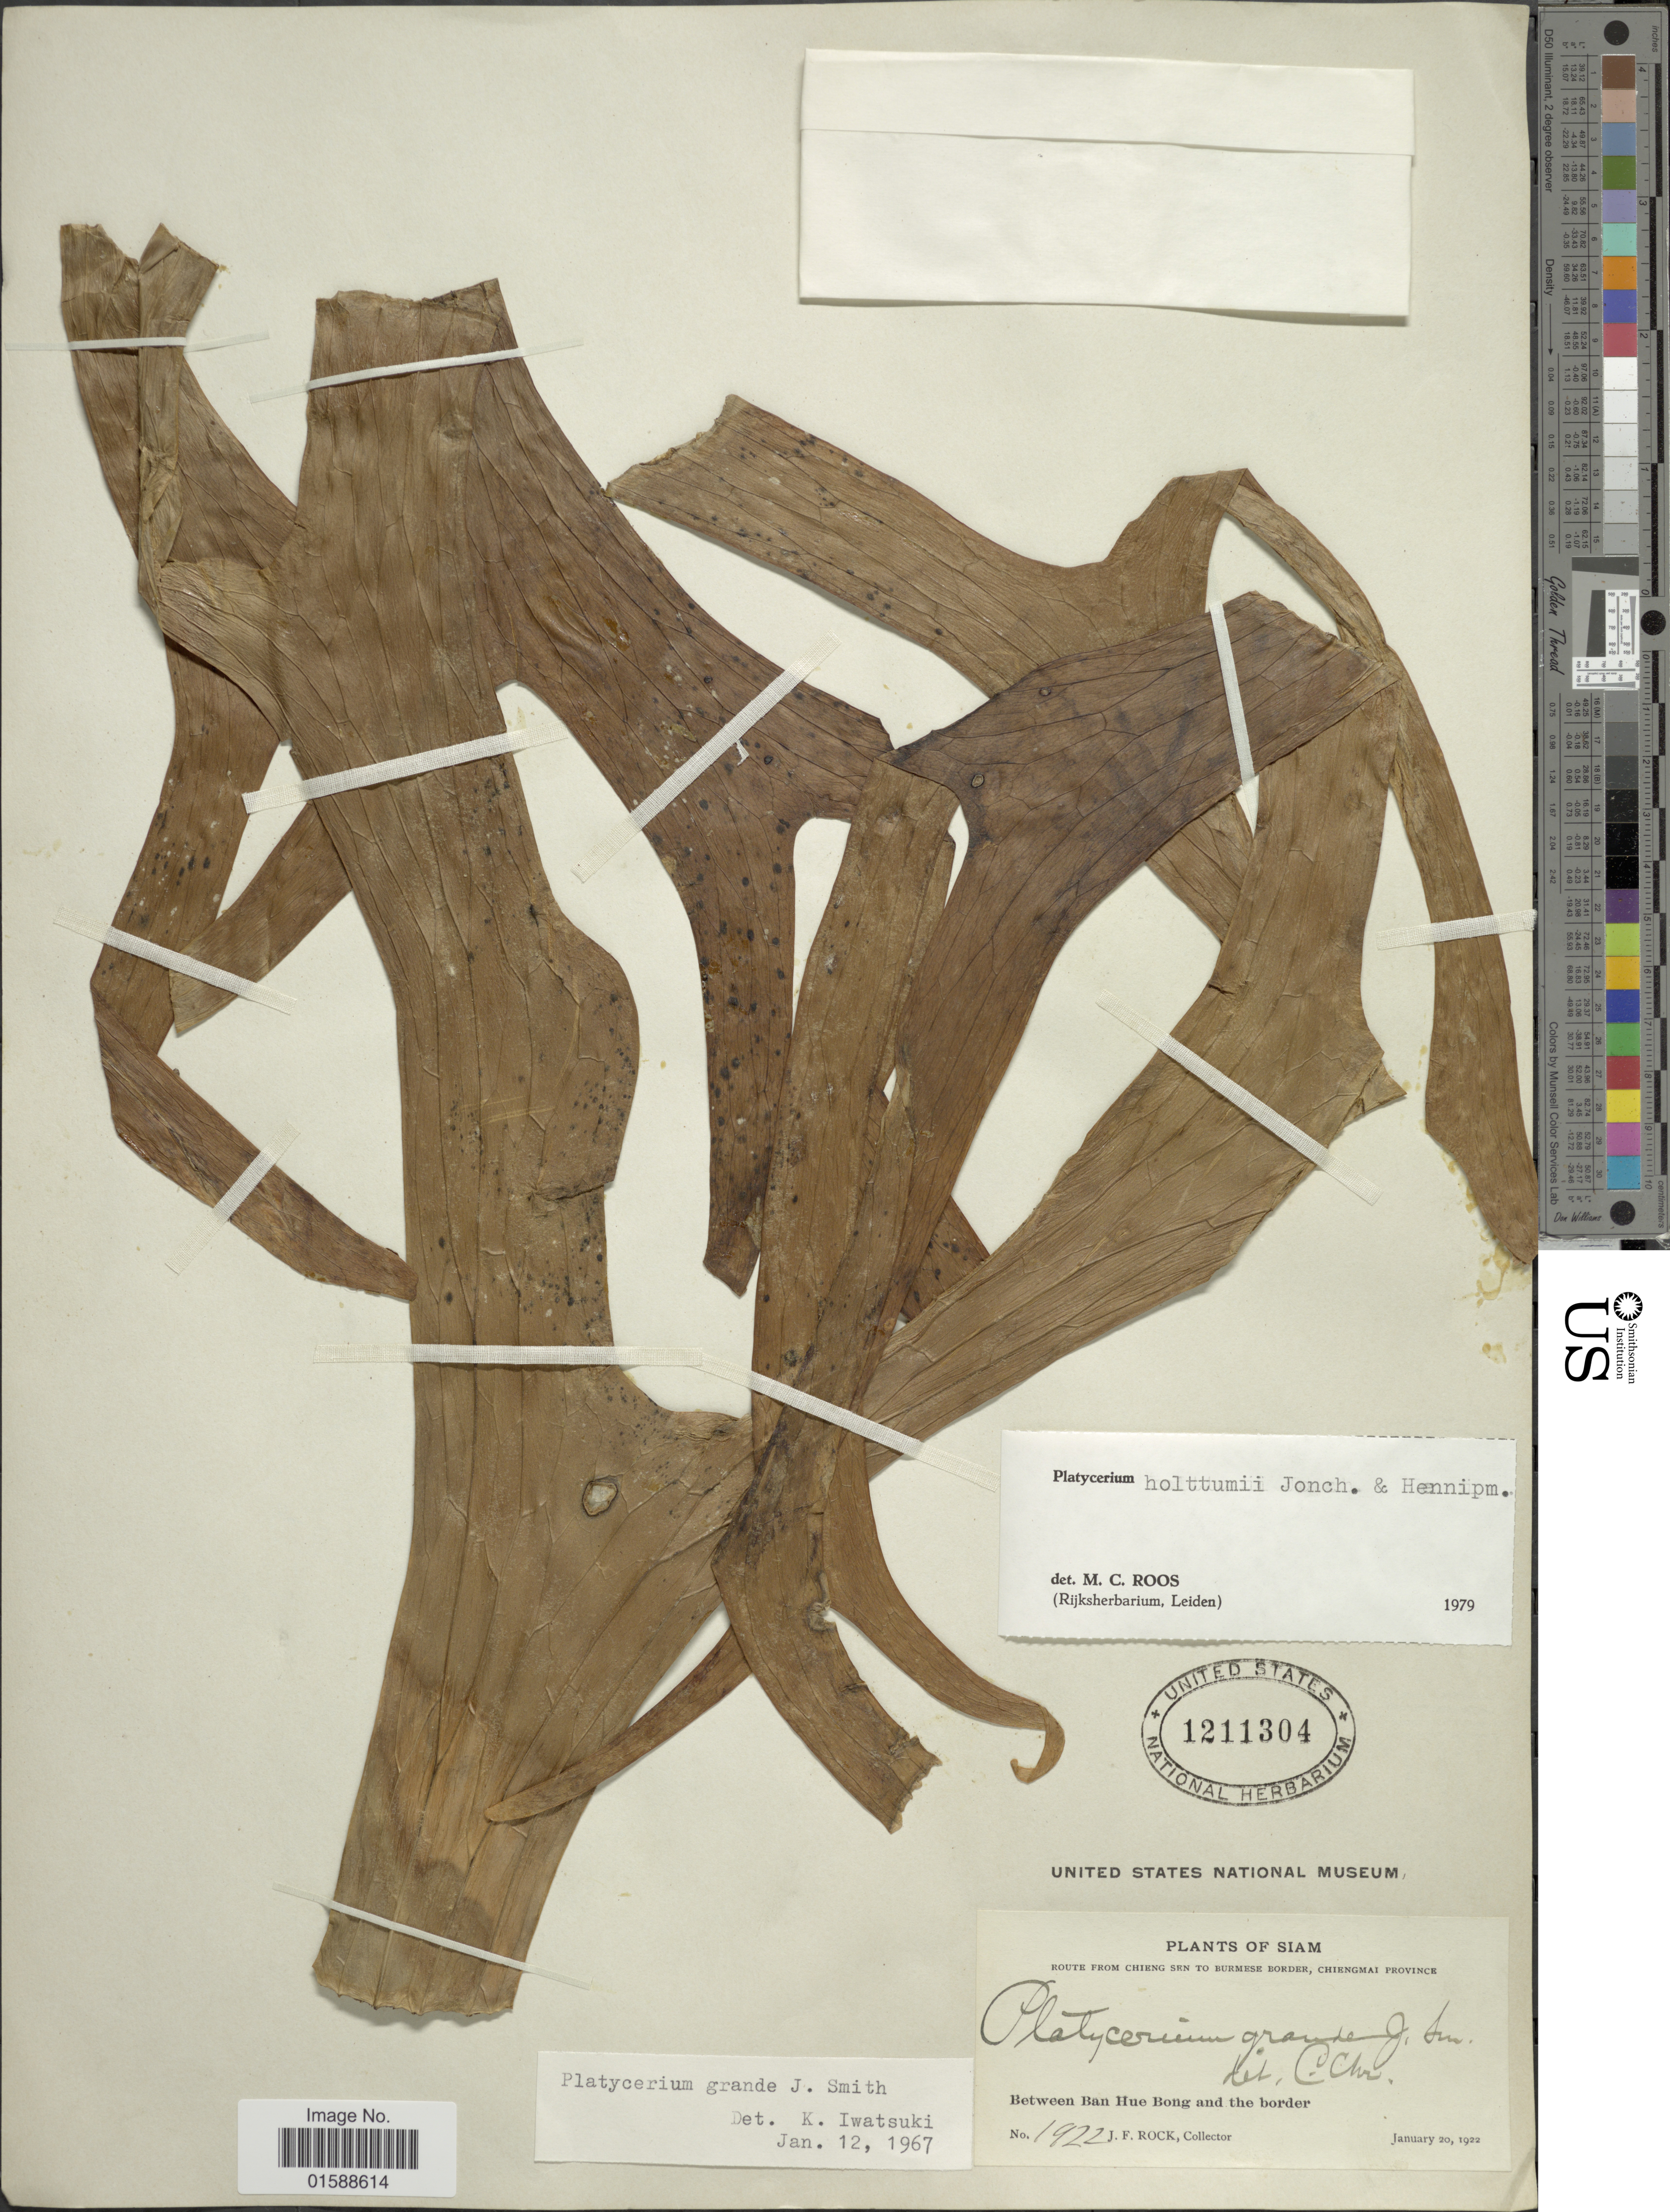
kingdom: Plantae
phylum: Tracheophyta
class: Polypodiopsida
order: Polypodiales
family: Polypodiaceae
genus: Platycerium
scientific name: Platycerium holttumii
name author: de Jonch. & Hennipman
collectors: J. Rock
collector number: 1922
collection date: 1922-01-20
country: Thailand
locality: Siam. Route from Chieng Sen to Burmese Border, Chiengmai Province. Between Ban Hue Bong and the border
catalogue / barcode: US 1211304